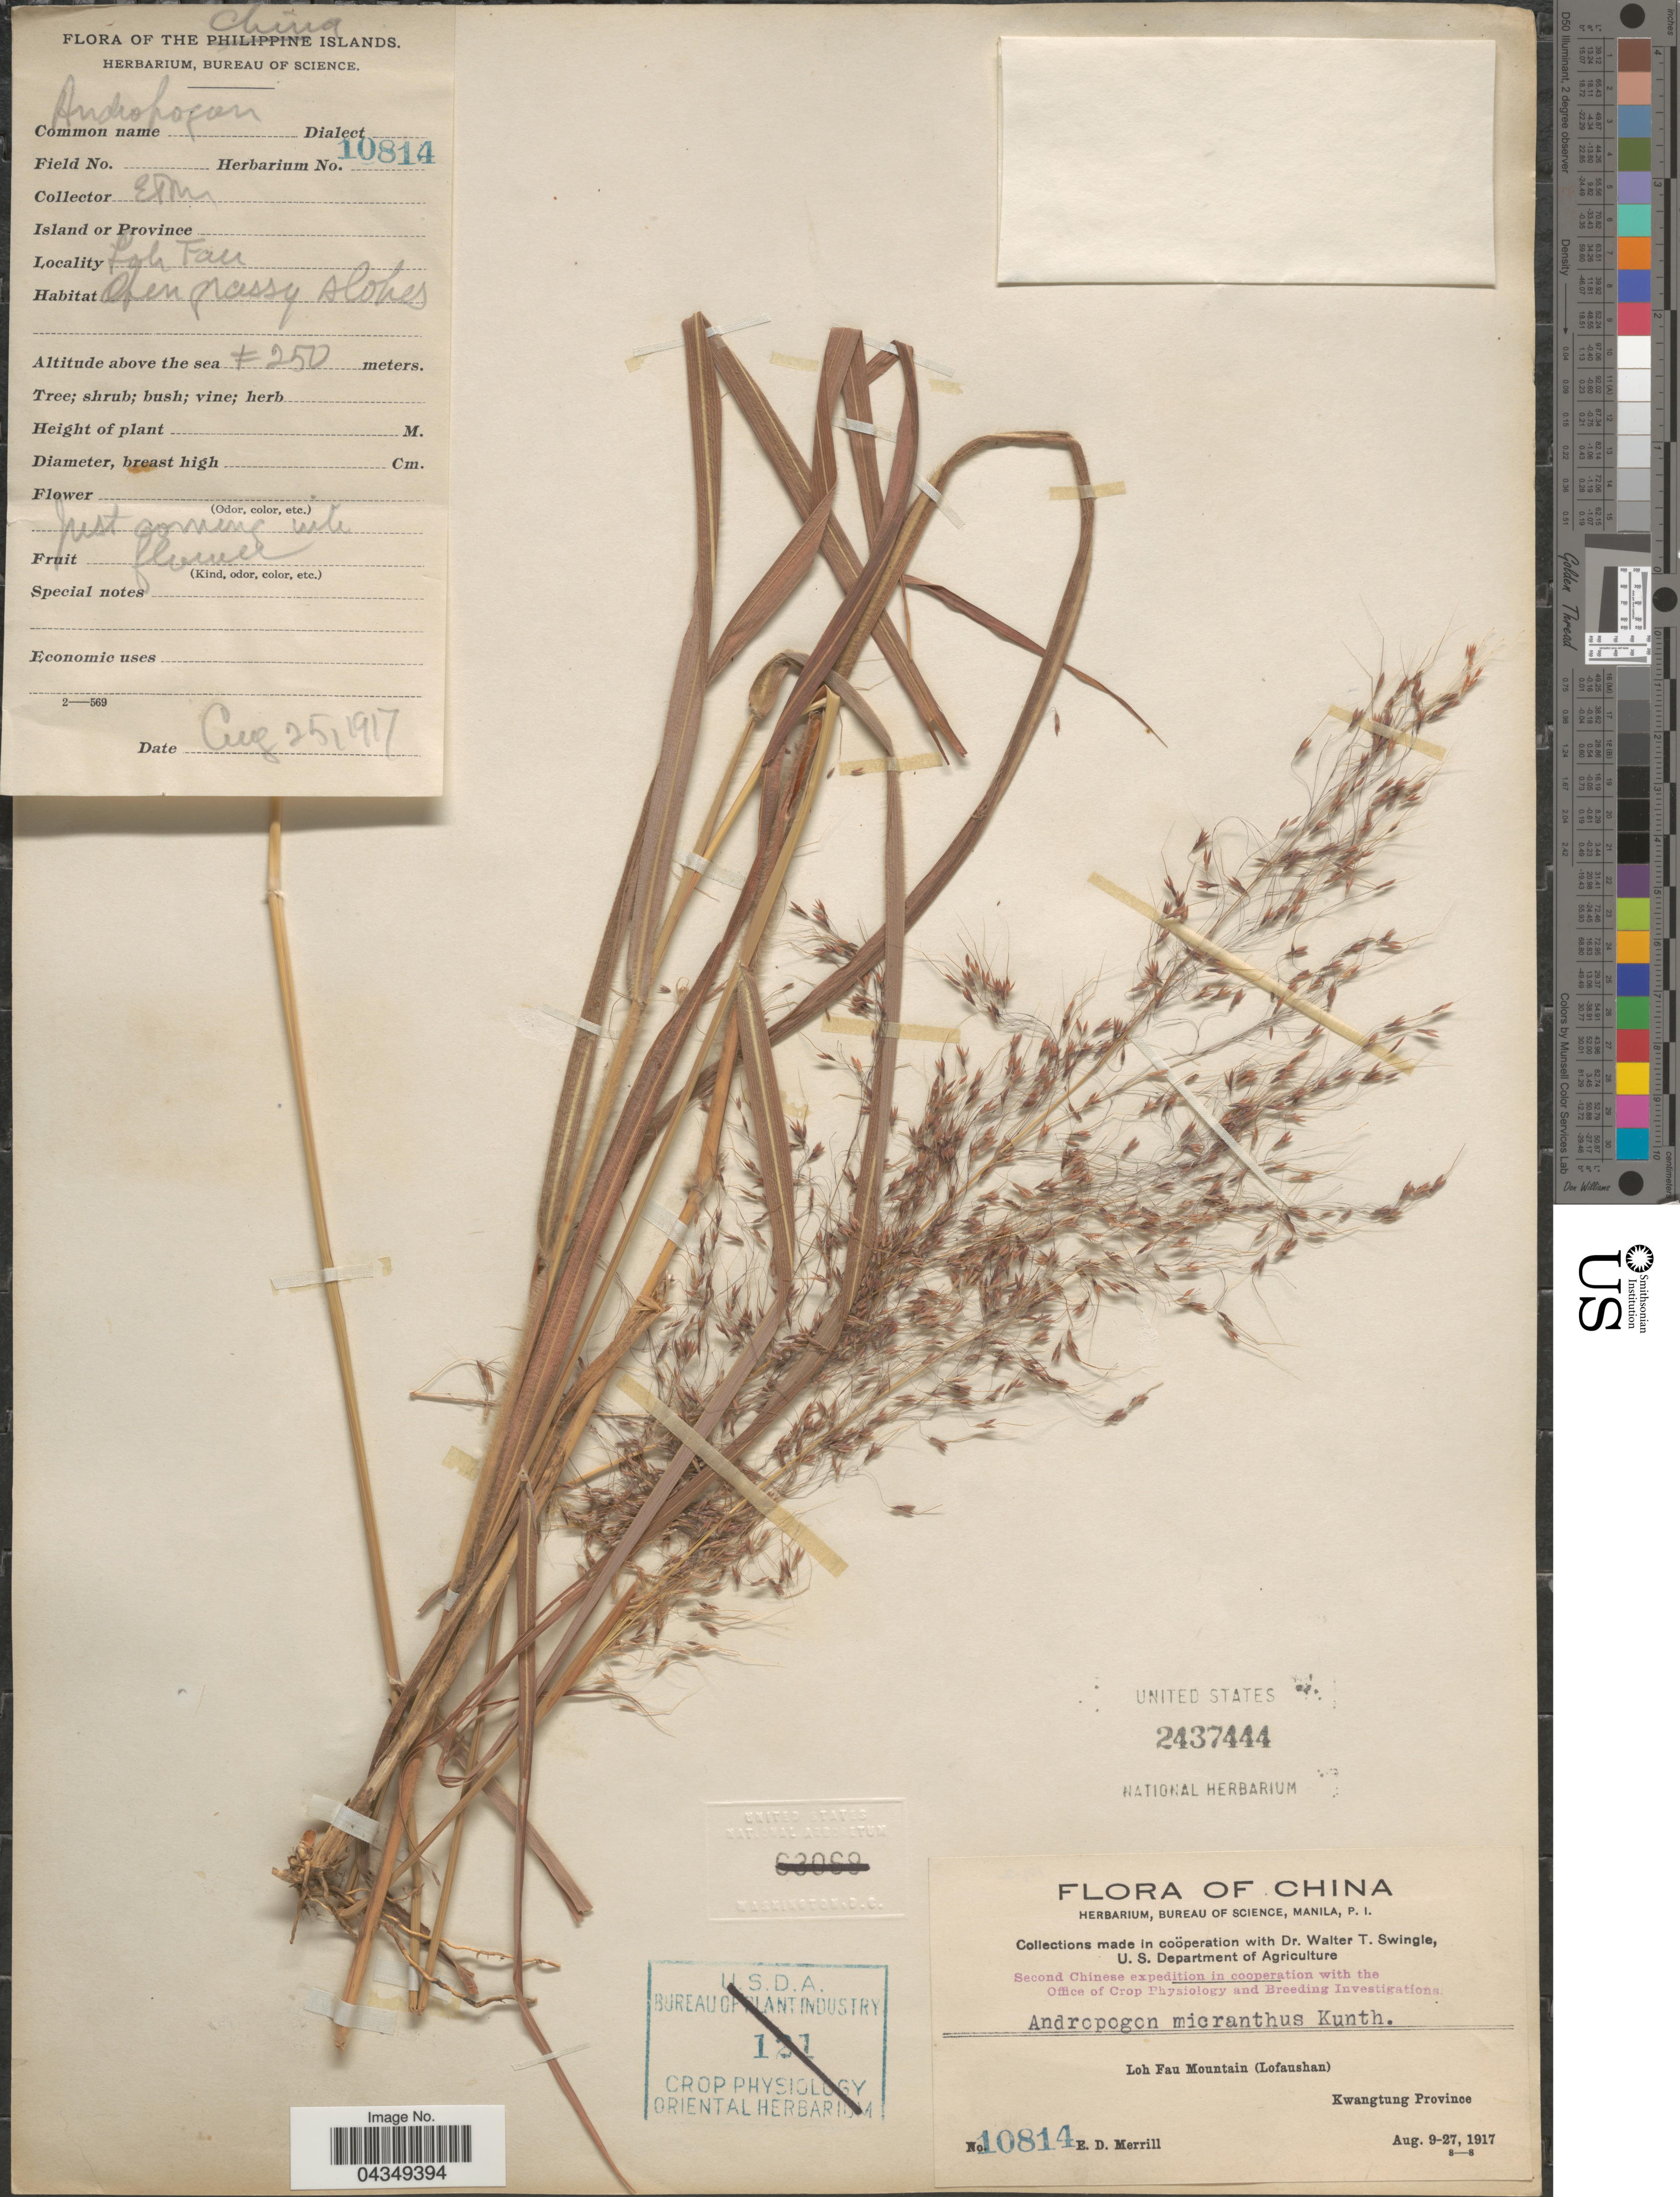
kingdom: Plantae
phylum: Tracheophyta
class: Liliopsida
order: Poales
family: Poaceae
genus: Capillipedium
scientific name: Capillipedium parviflorum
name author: (R. Br.) Stapf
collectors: E. D. Merrill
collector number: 10814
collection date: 1917-08-25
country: China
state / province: Guangdong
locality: Loh Fau Mountain (Lofaushan). Kwangtung Province.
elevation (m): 250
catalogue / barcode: US 2437444